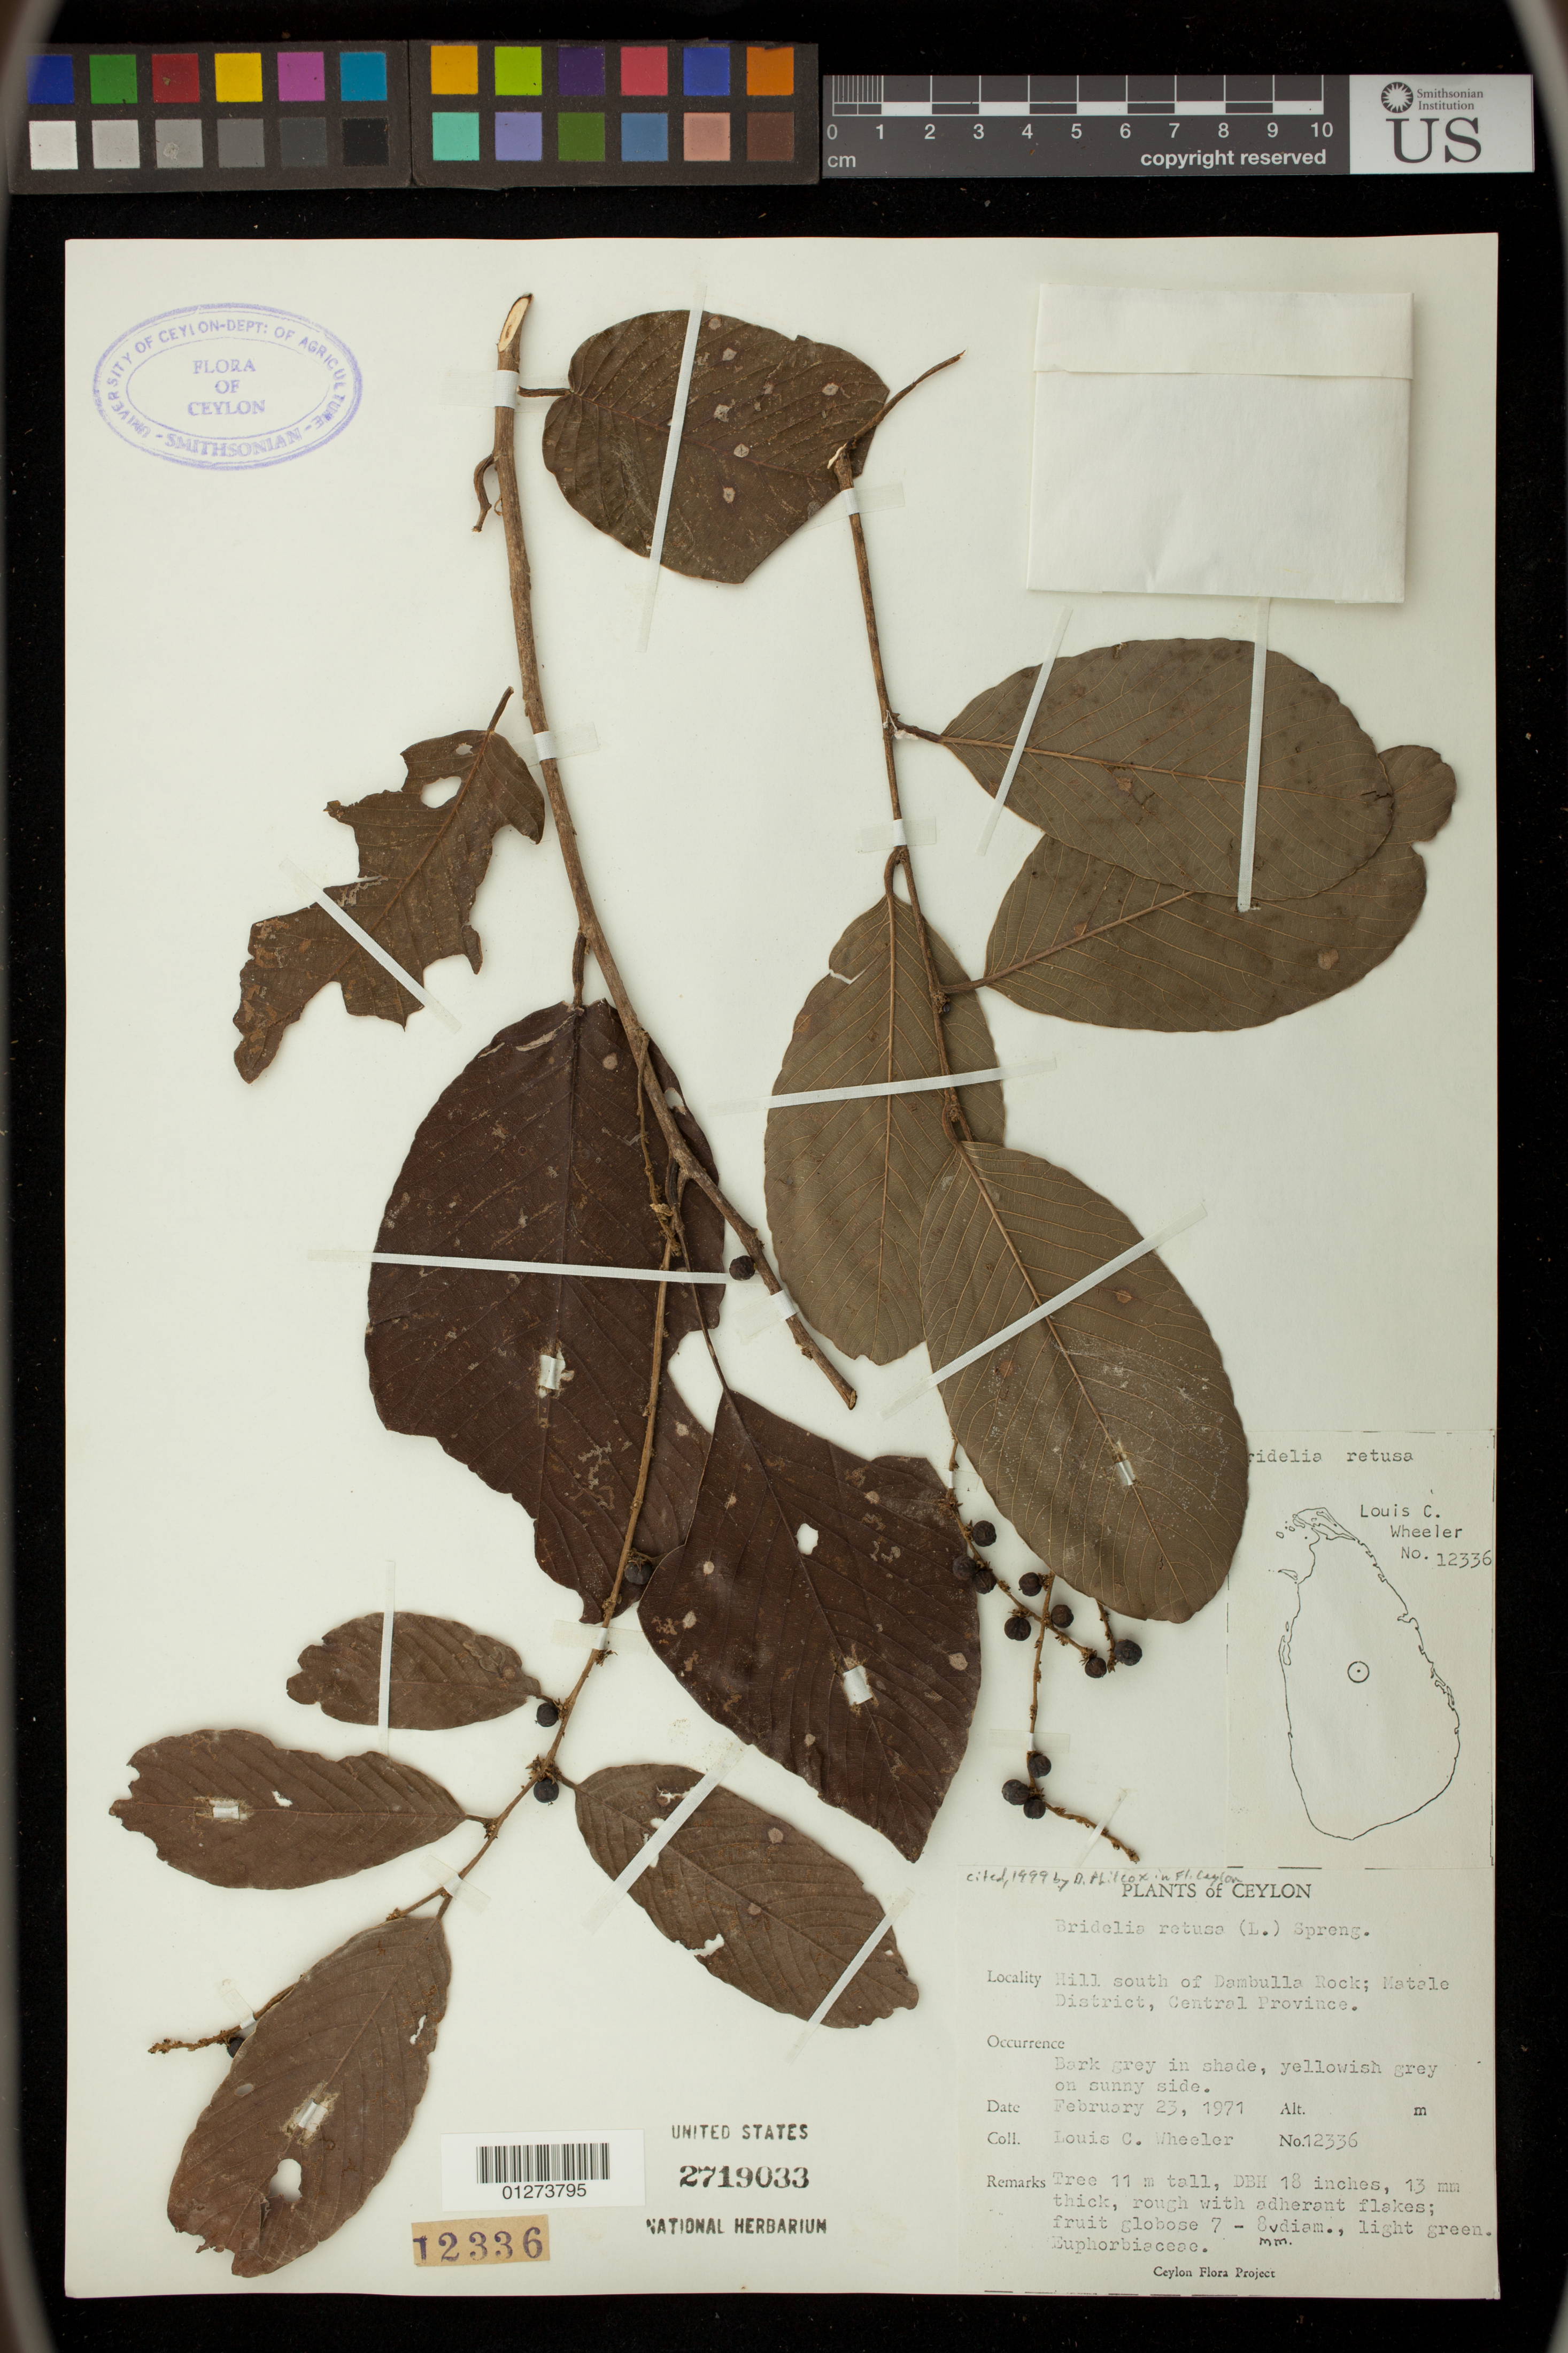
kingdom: Plantae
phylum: Tracheophyta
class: Magnoliopsida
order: Malpighiales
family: Phyllanthaceae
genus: Bridelia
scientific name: Bridelia retusa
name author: (L.) A. Juss.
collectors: L. C. Wheeler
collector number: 12336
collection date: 1971-02-23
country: Sri Lanka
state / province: Central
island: Ceylon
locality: Ceylon: Hill south of Dambulla Rock; Matale District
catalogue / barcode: US 2719033